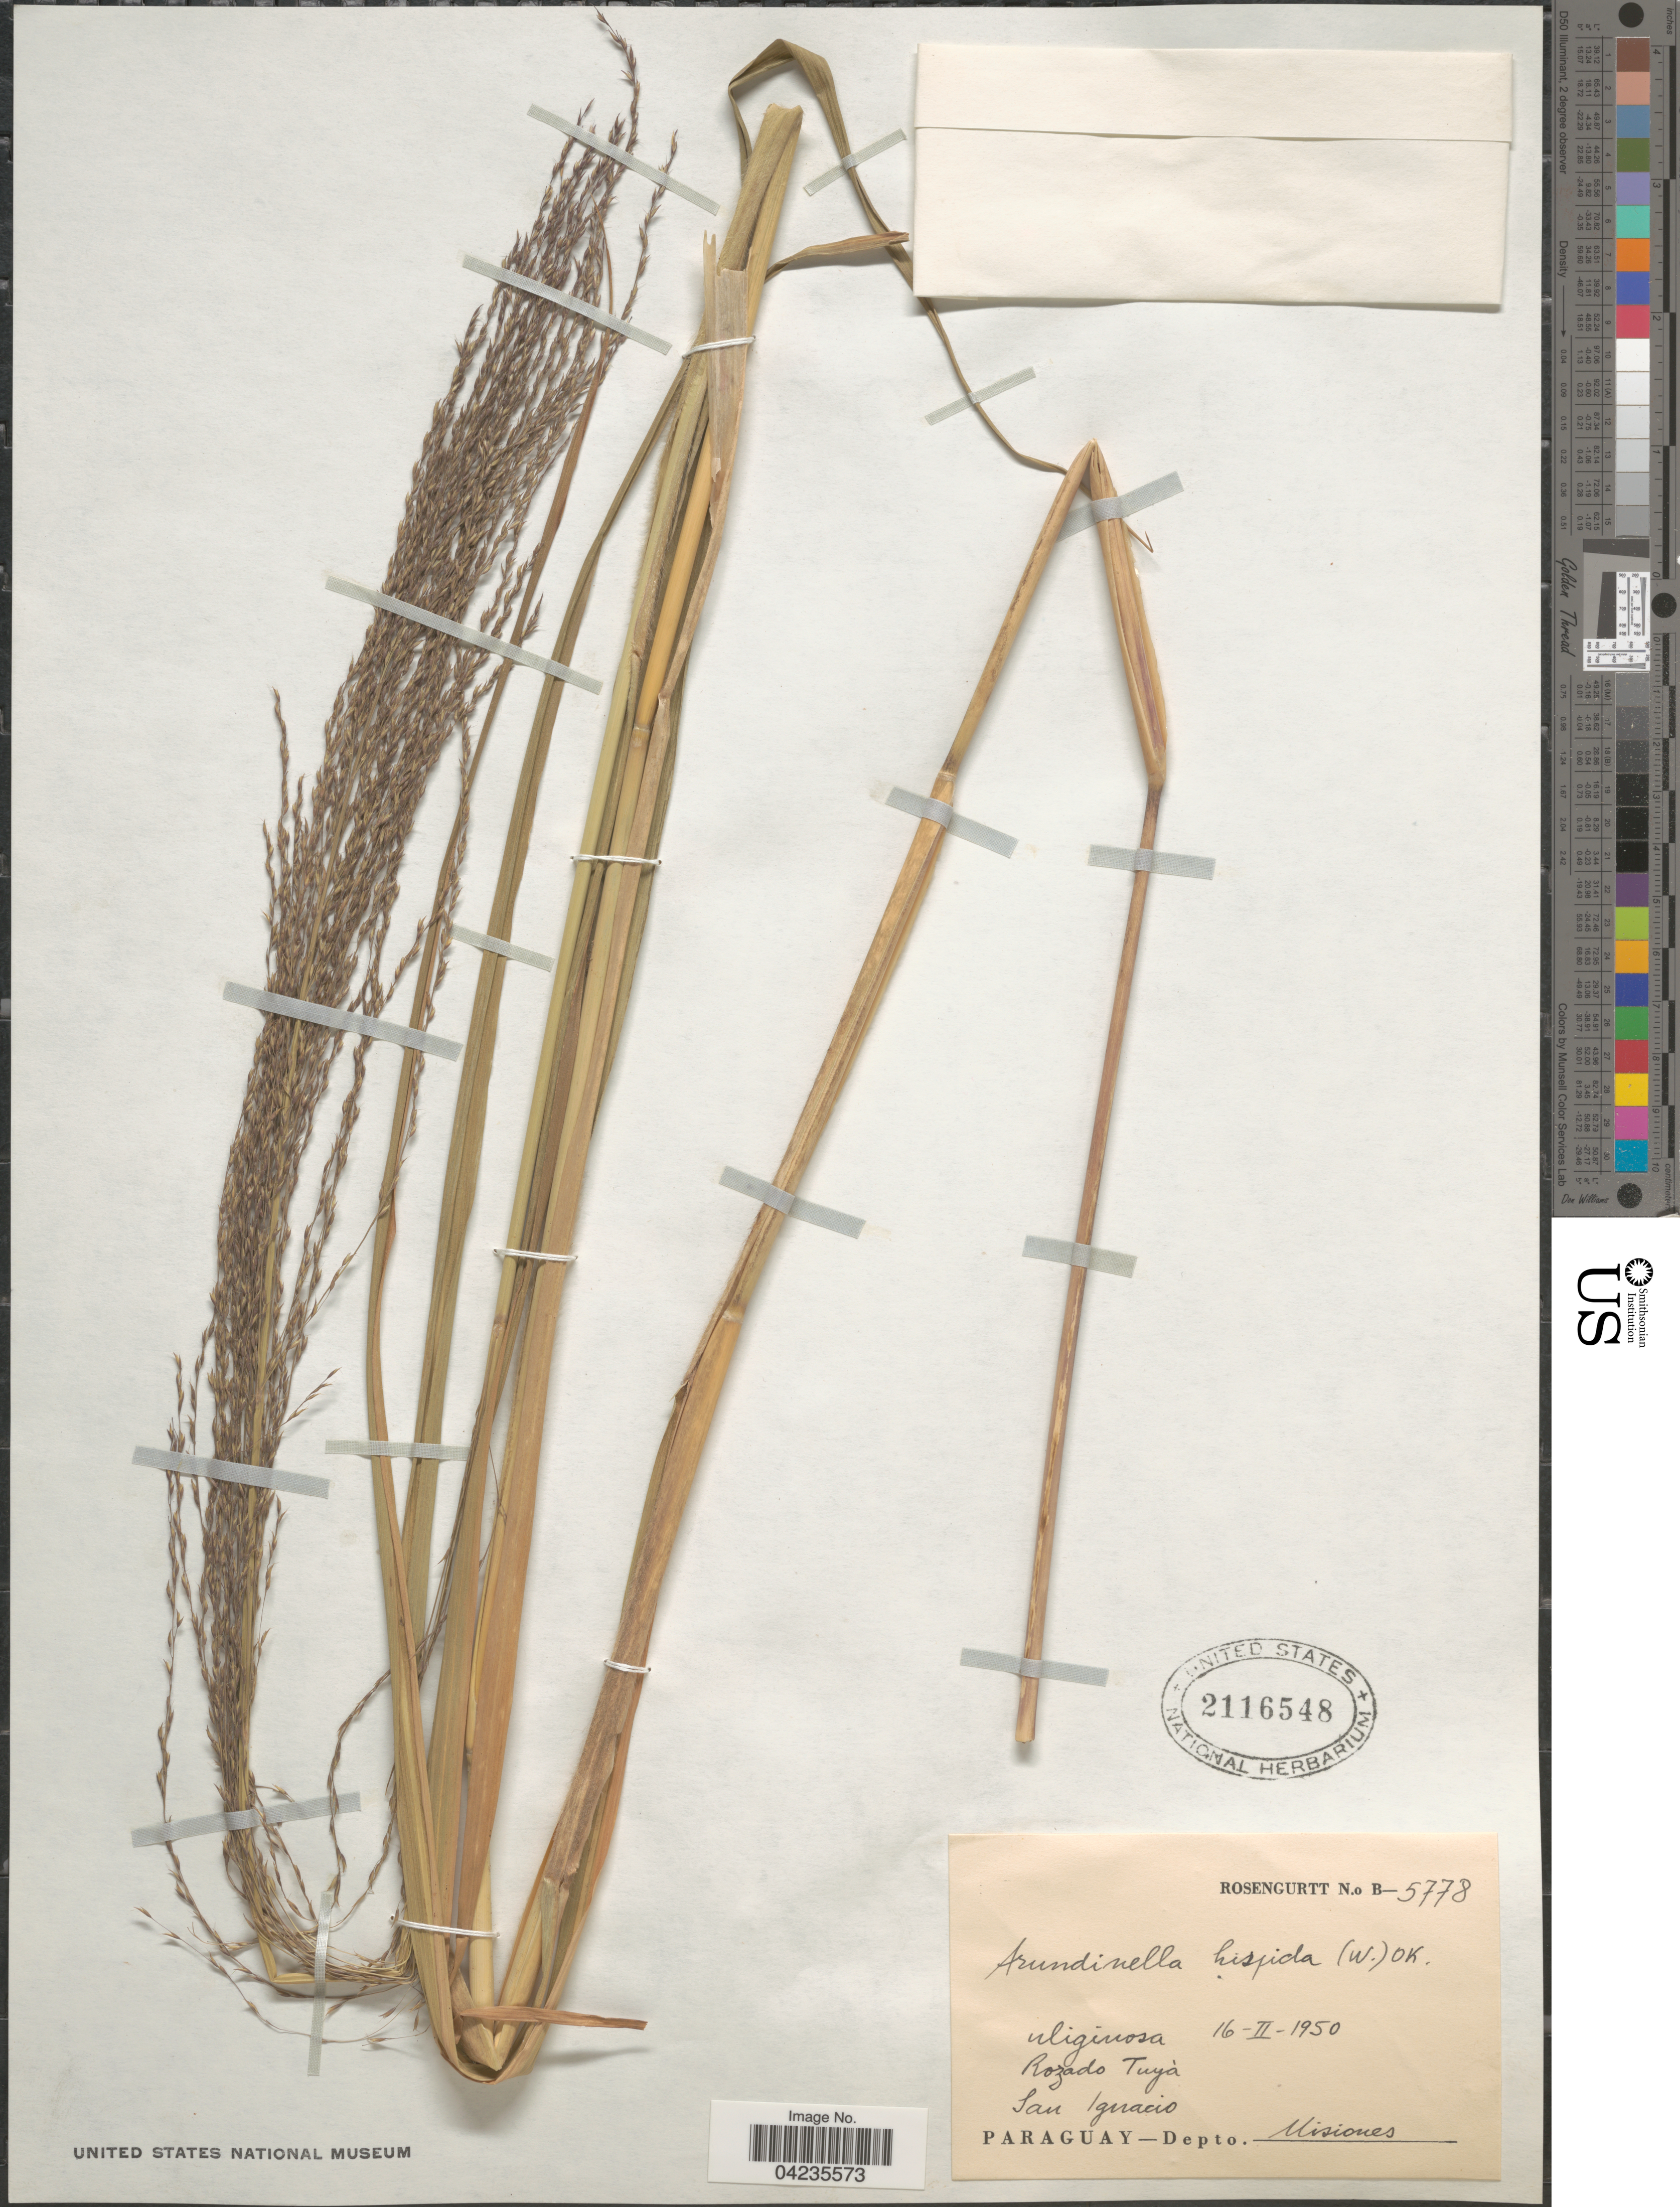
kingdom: Plantae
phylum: Tracheophyta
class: Liliopsida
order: Poales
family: Poaceae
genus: Arundinella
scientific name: Arundinella hispida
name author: (Humb. & Bonpl. ex Willd.) Kuntze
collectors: Rosengurtt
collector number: B-5778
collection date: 1950-02-16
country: Paraguay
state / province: Misiones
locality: Rozada Tuyá. San Ignacio. Depto. Misiones.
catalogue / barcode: US 2116548